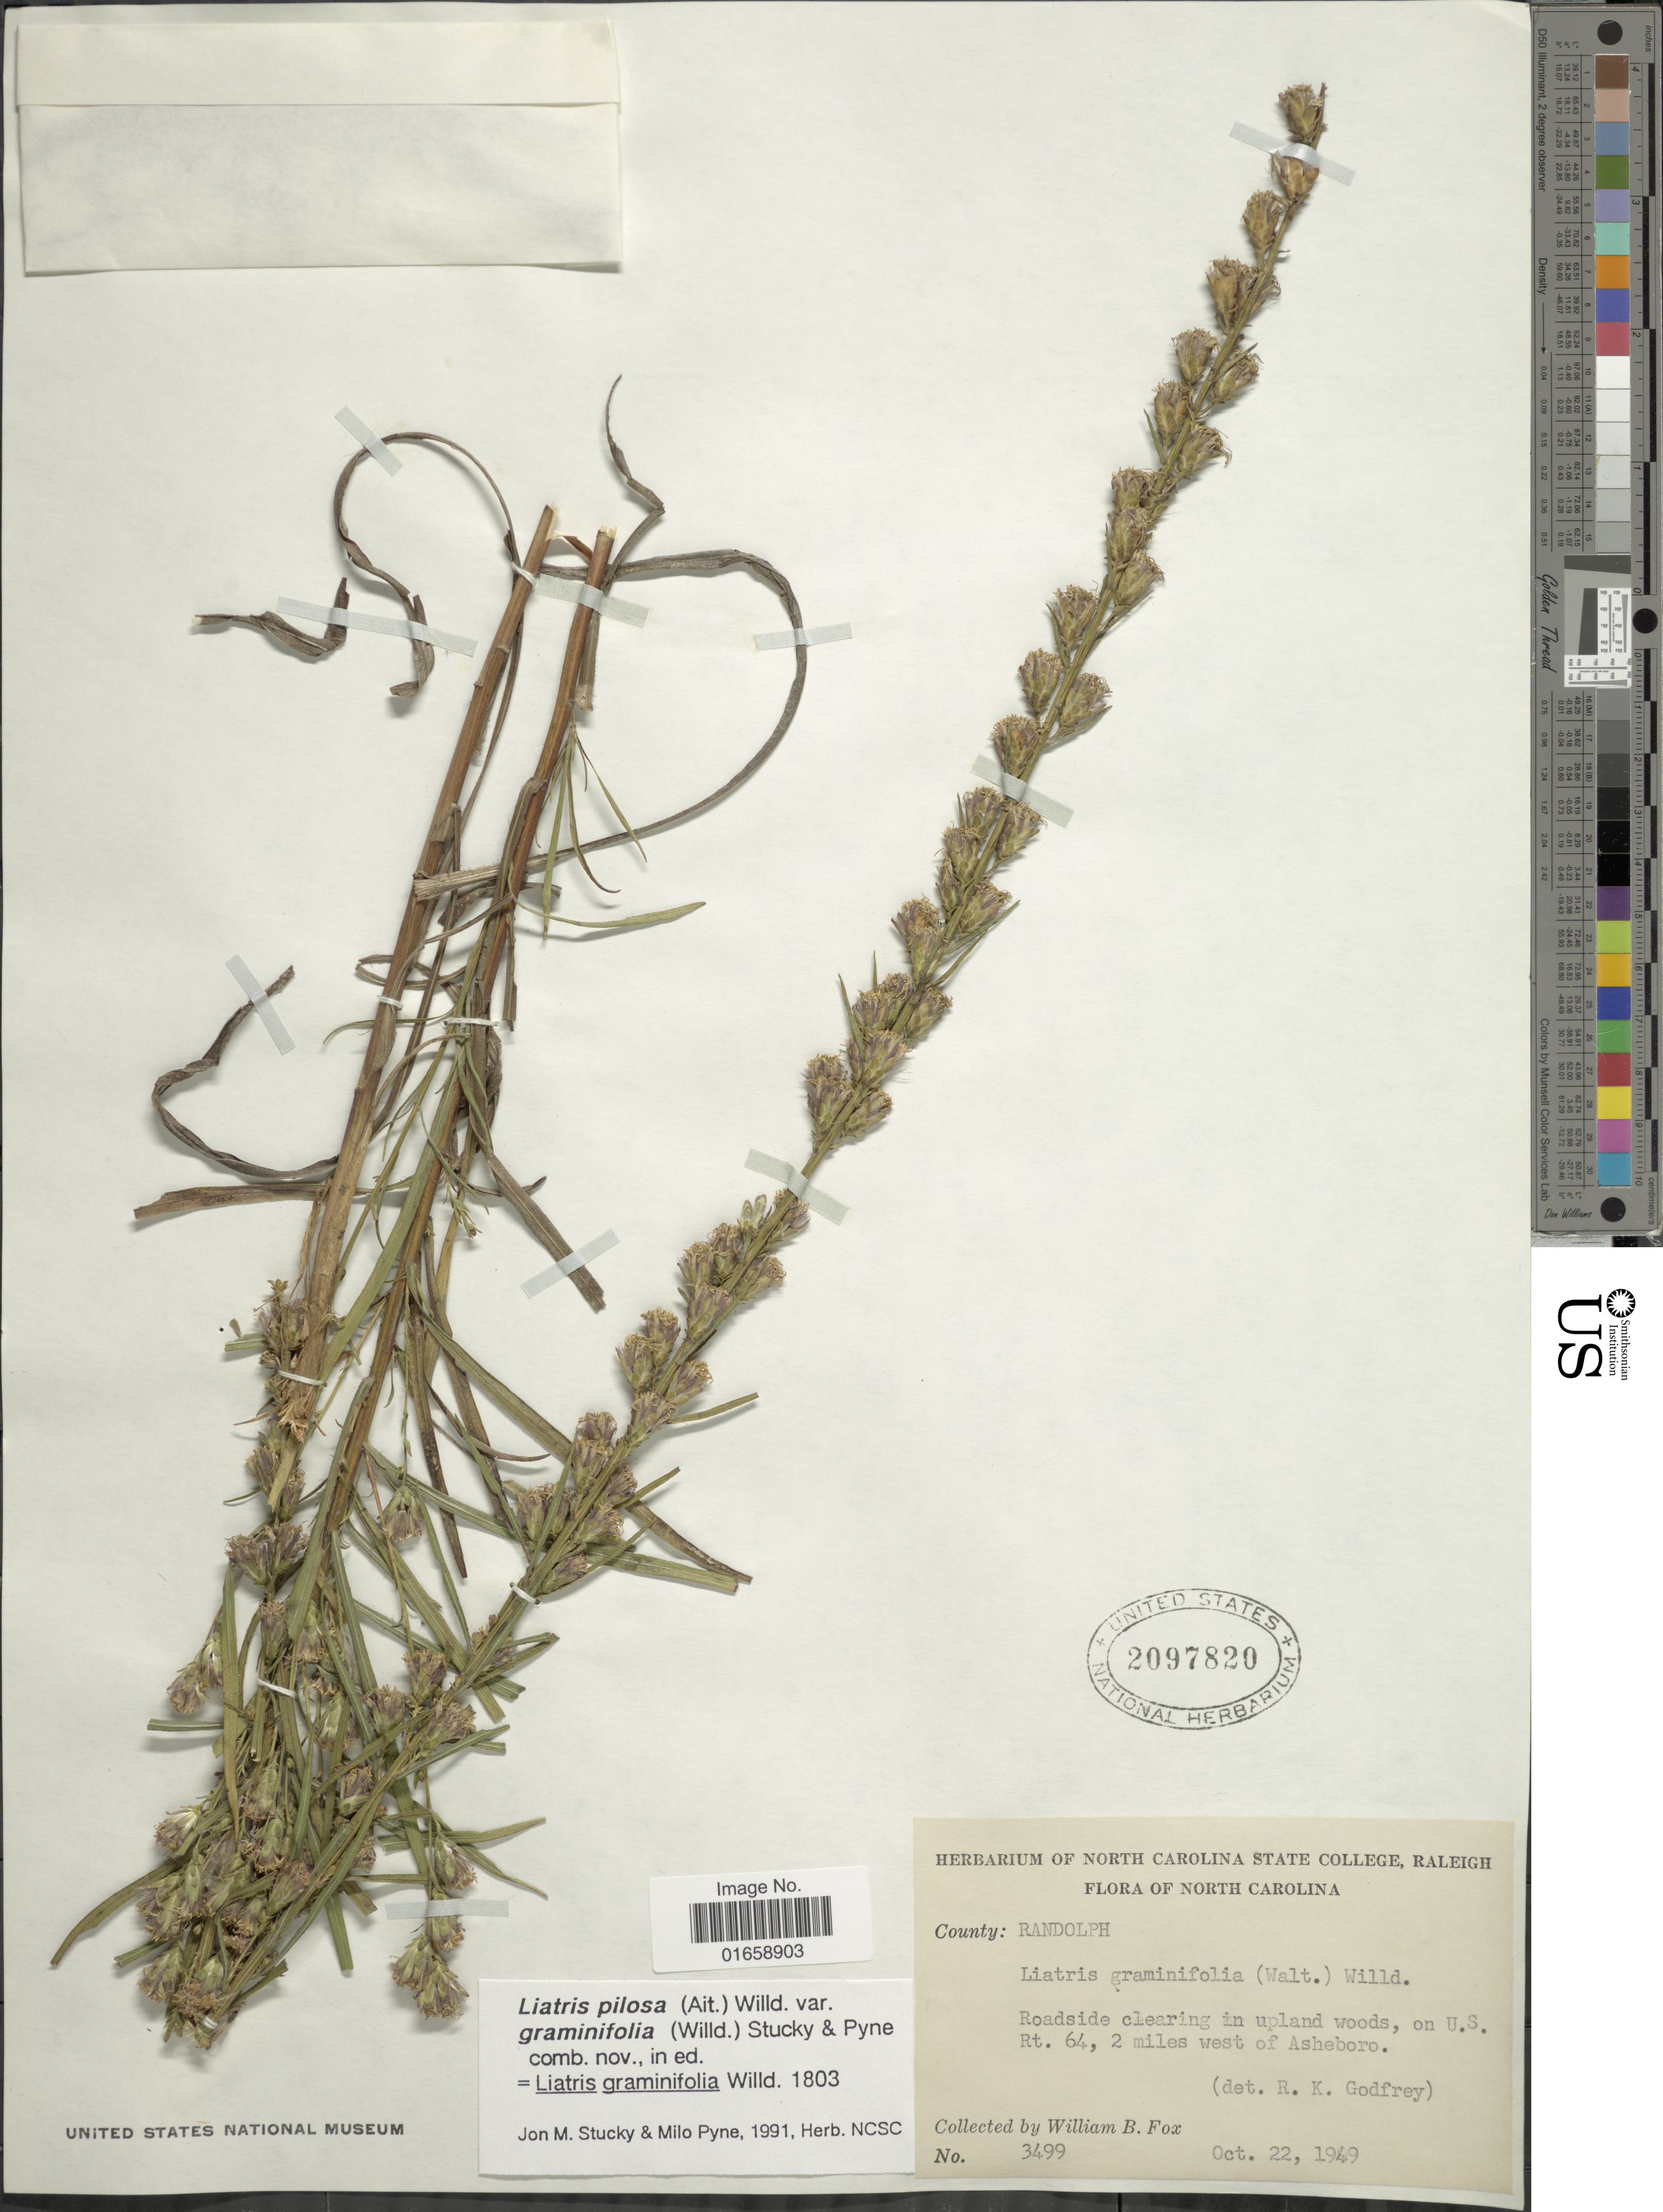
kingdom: Plantae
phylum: Tracheophyta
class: Magnoliopsida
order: Asterales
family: Asteraceae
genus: Liatris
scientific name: Liatris pilosa var. pilosa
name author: (Aiton) Willd.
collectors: W. B. Fox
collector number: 3499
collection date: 1949-10-22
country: United States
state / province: North Carolina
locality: County: Randolph, Roadside clearing in upland woods, on U.S. rt. 64,2 miles west of Asheboro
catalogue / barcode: US 2097820